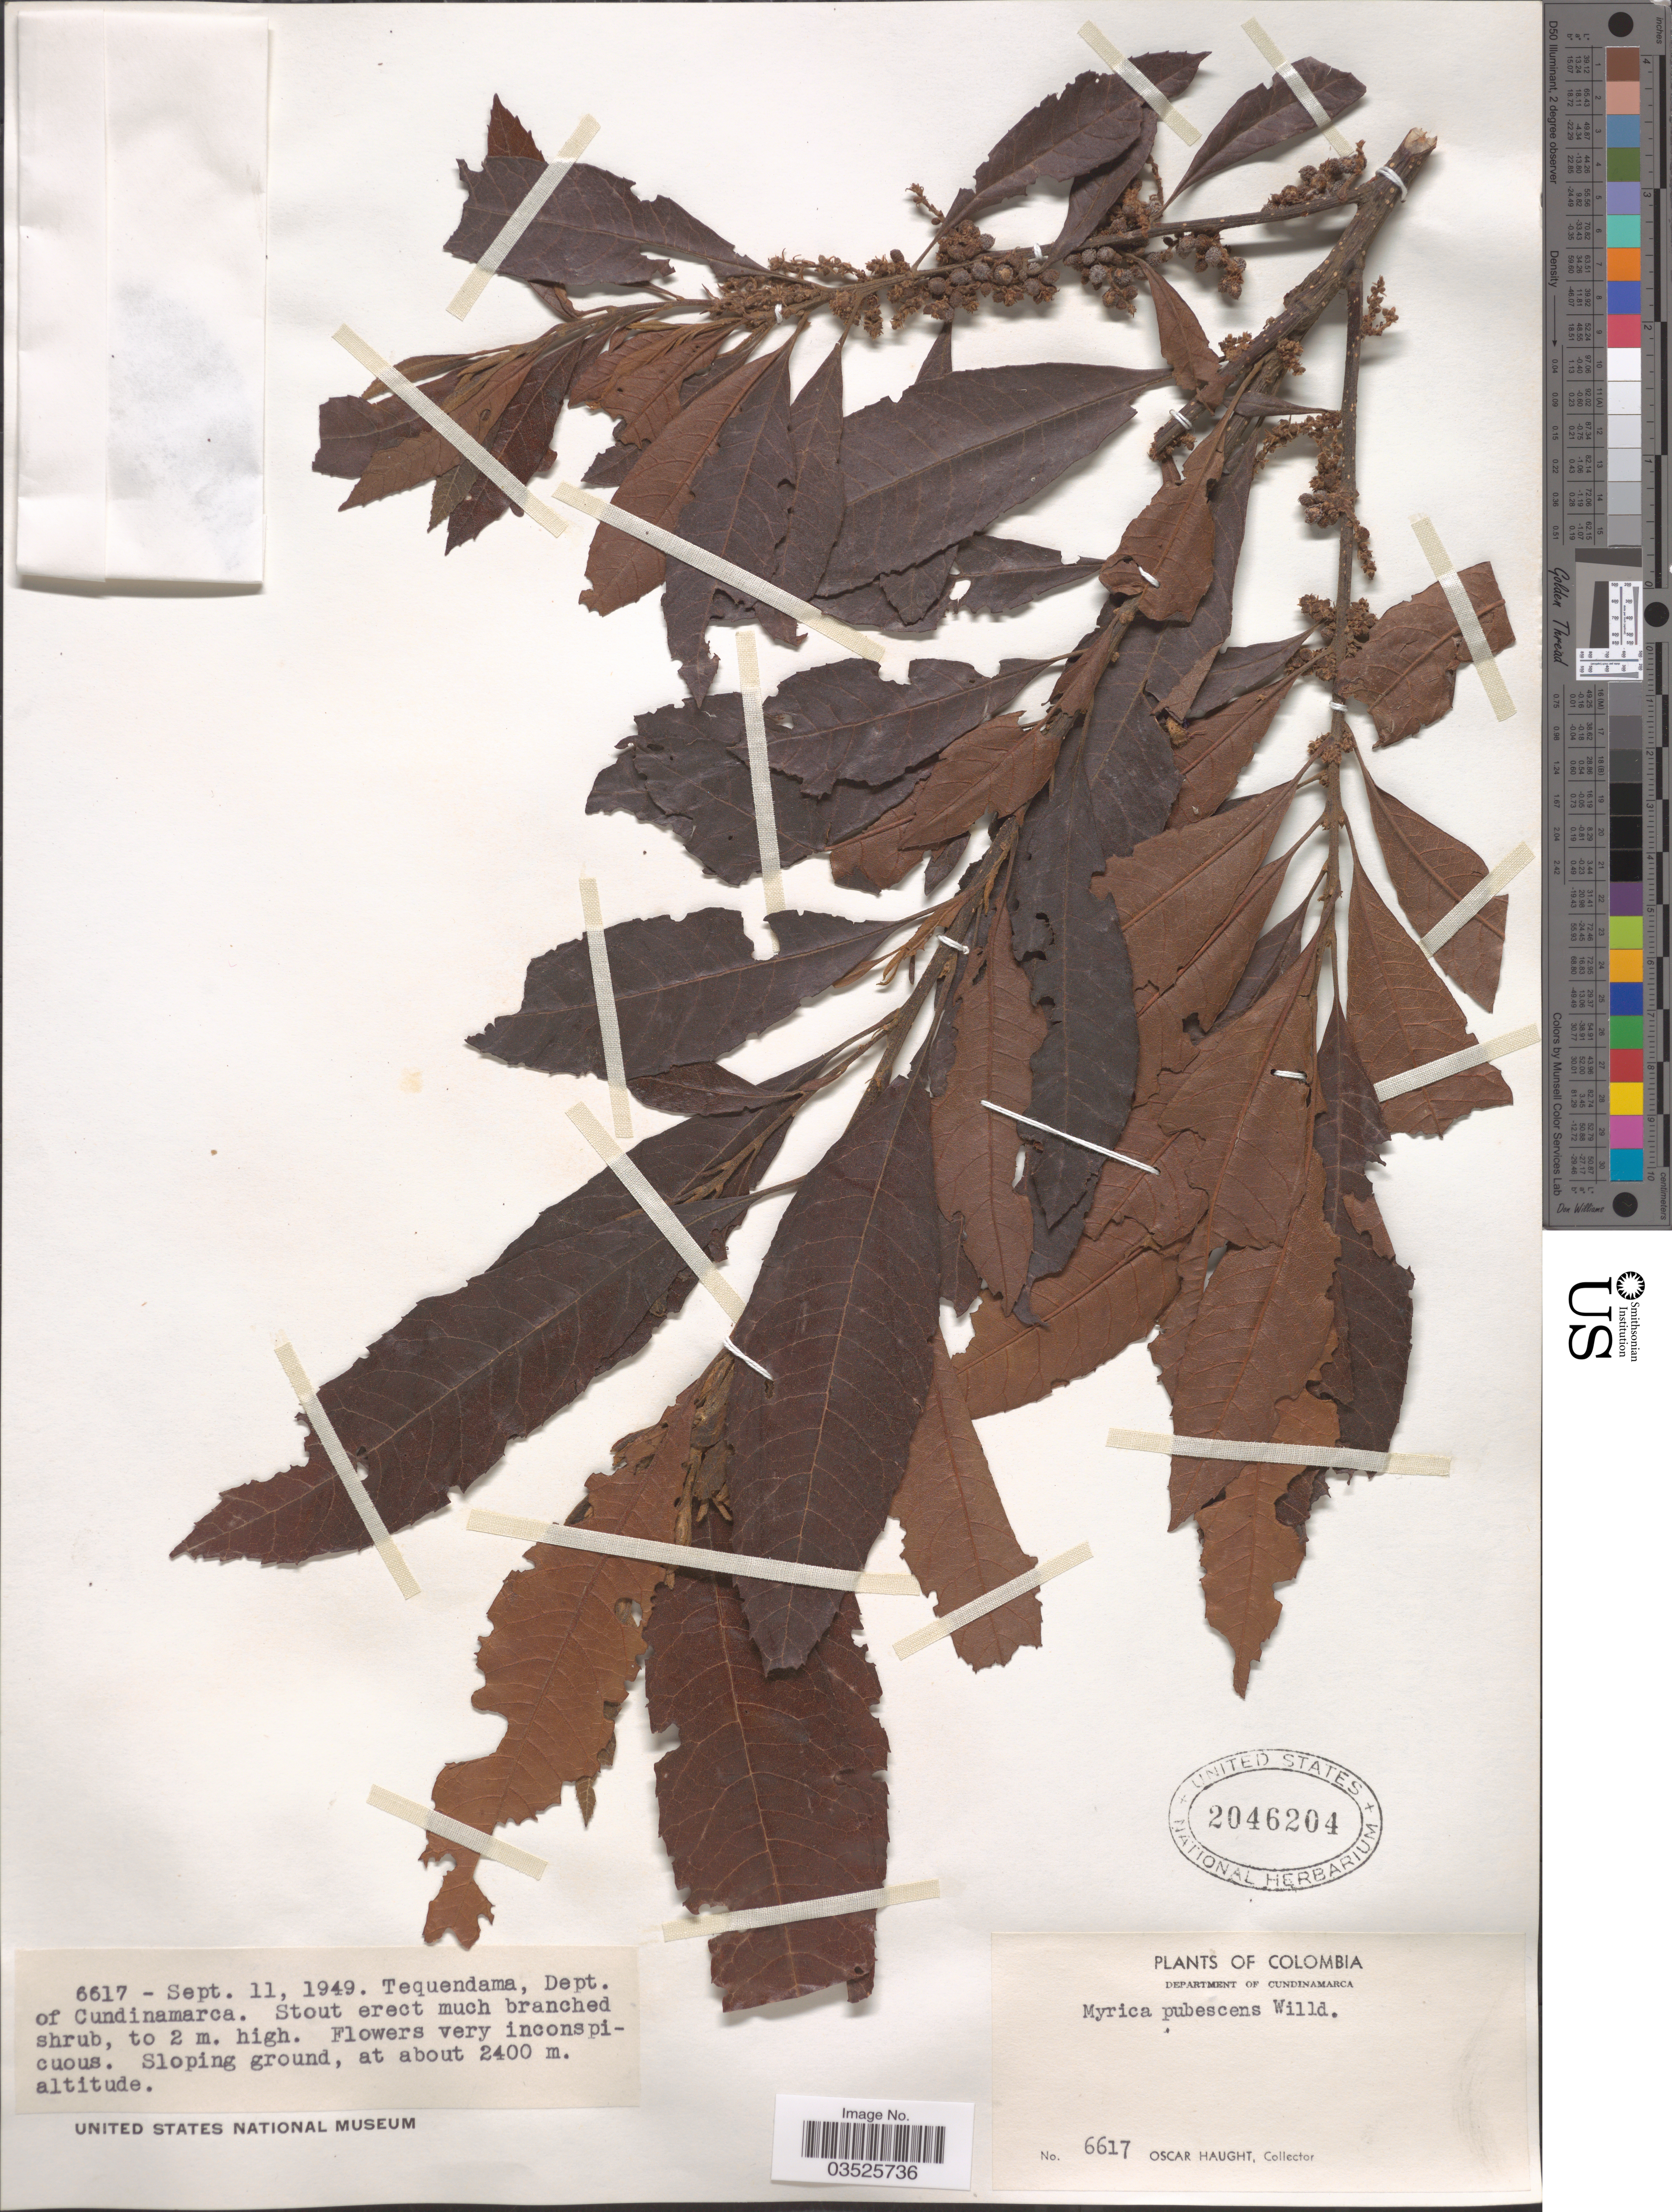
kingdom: Plantae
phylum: Tracheophyta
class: Magnoliopsida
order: Fagales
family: Myricaceae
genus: Morella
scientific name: Morella pubescens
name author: (Humb. & Bonpl. ex Willd.) Wilbur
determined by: Strong, M. T., (US), Smithsonian Institution - National Museum of Natural History (UNITED STATES)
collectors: O. Haught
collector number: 6617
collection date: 1949-09-11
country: Colombia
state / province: Cundinamarca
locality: Department of Cundinamarca. Tequendama.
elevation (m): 2400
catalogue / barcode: US 2046204